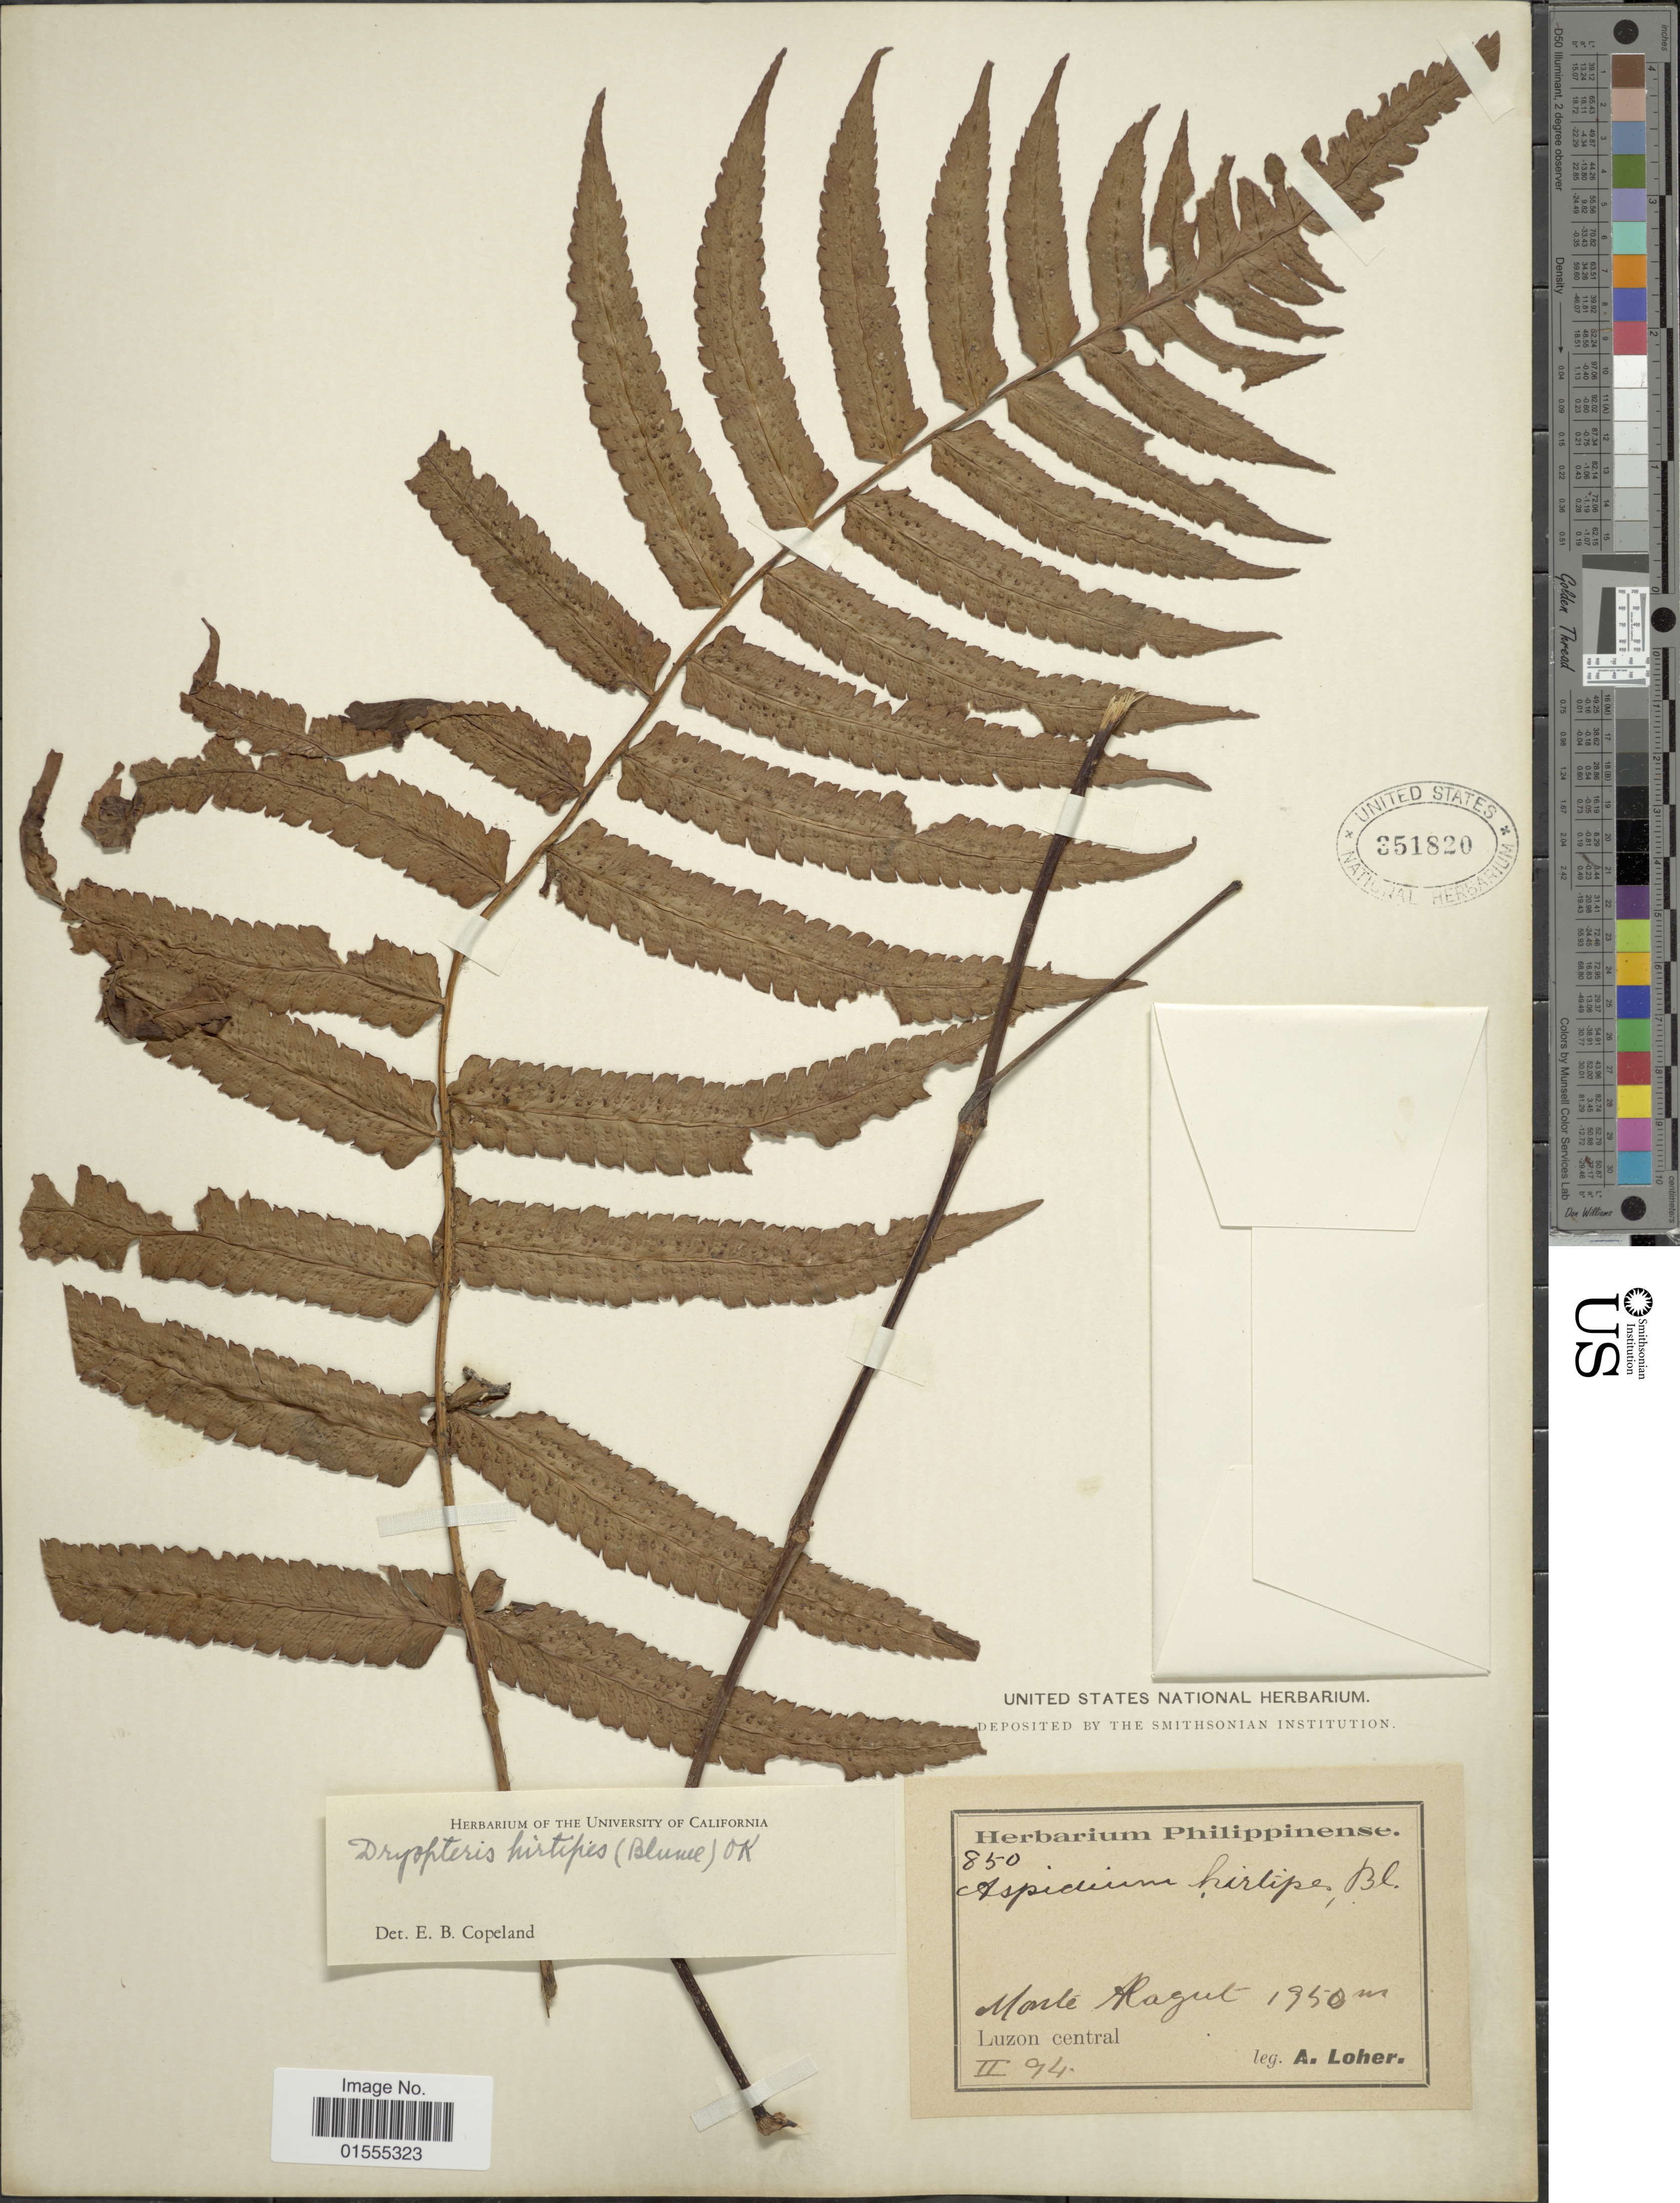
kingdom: Plantae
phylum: Tracheophyta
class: Polypodiopsida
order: Polypodiales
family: Dryopteridaceae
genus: Dryopteris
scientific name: Dryopteris hirtipes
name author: (Blume) Kuntze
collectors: A. Loher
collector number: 850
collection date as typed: Transcribed d/m/y: /2/94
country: Philippines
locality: Monte Ragut, Luzon central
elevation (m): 1950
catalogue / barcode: US 351820